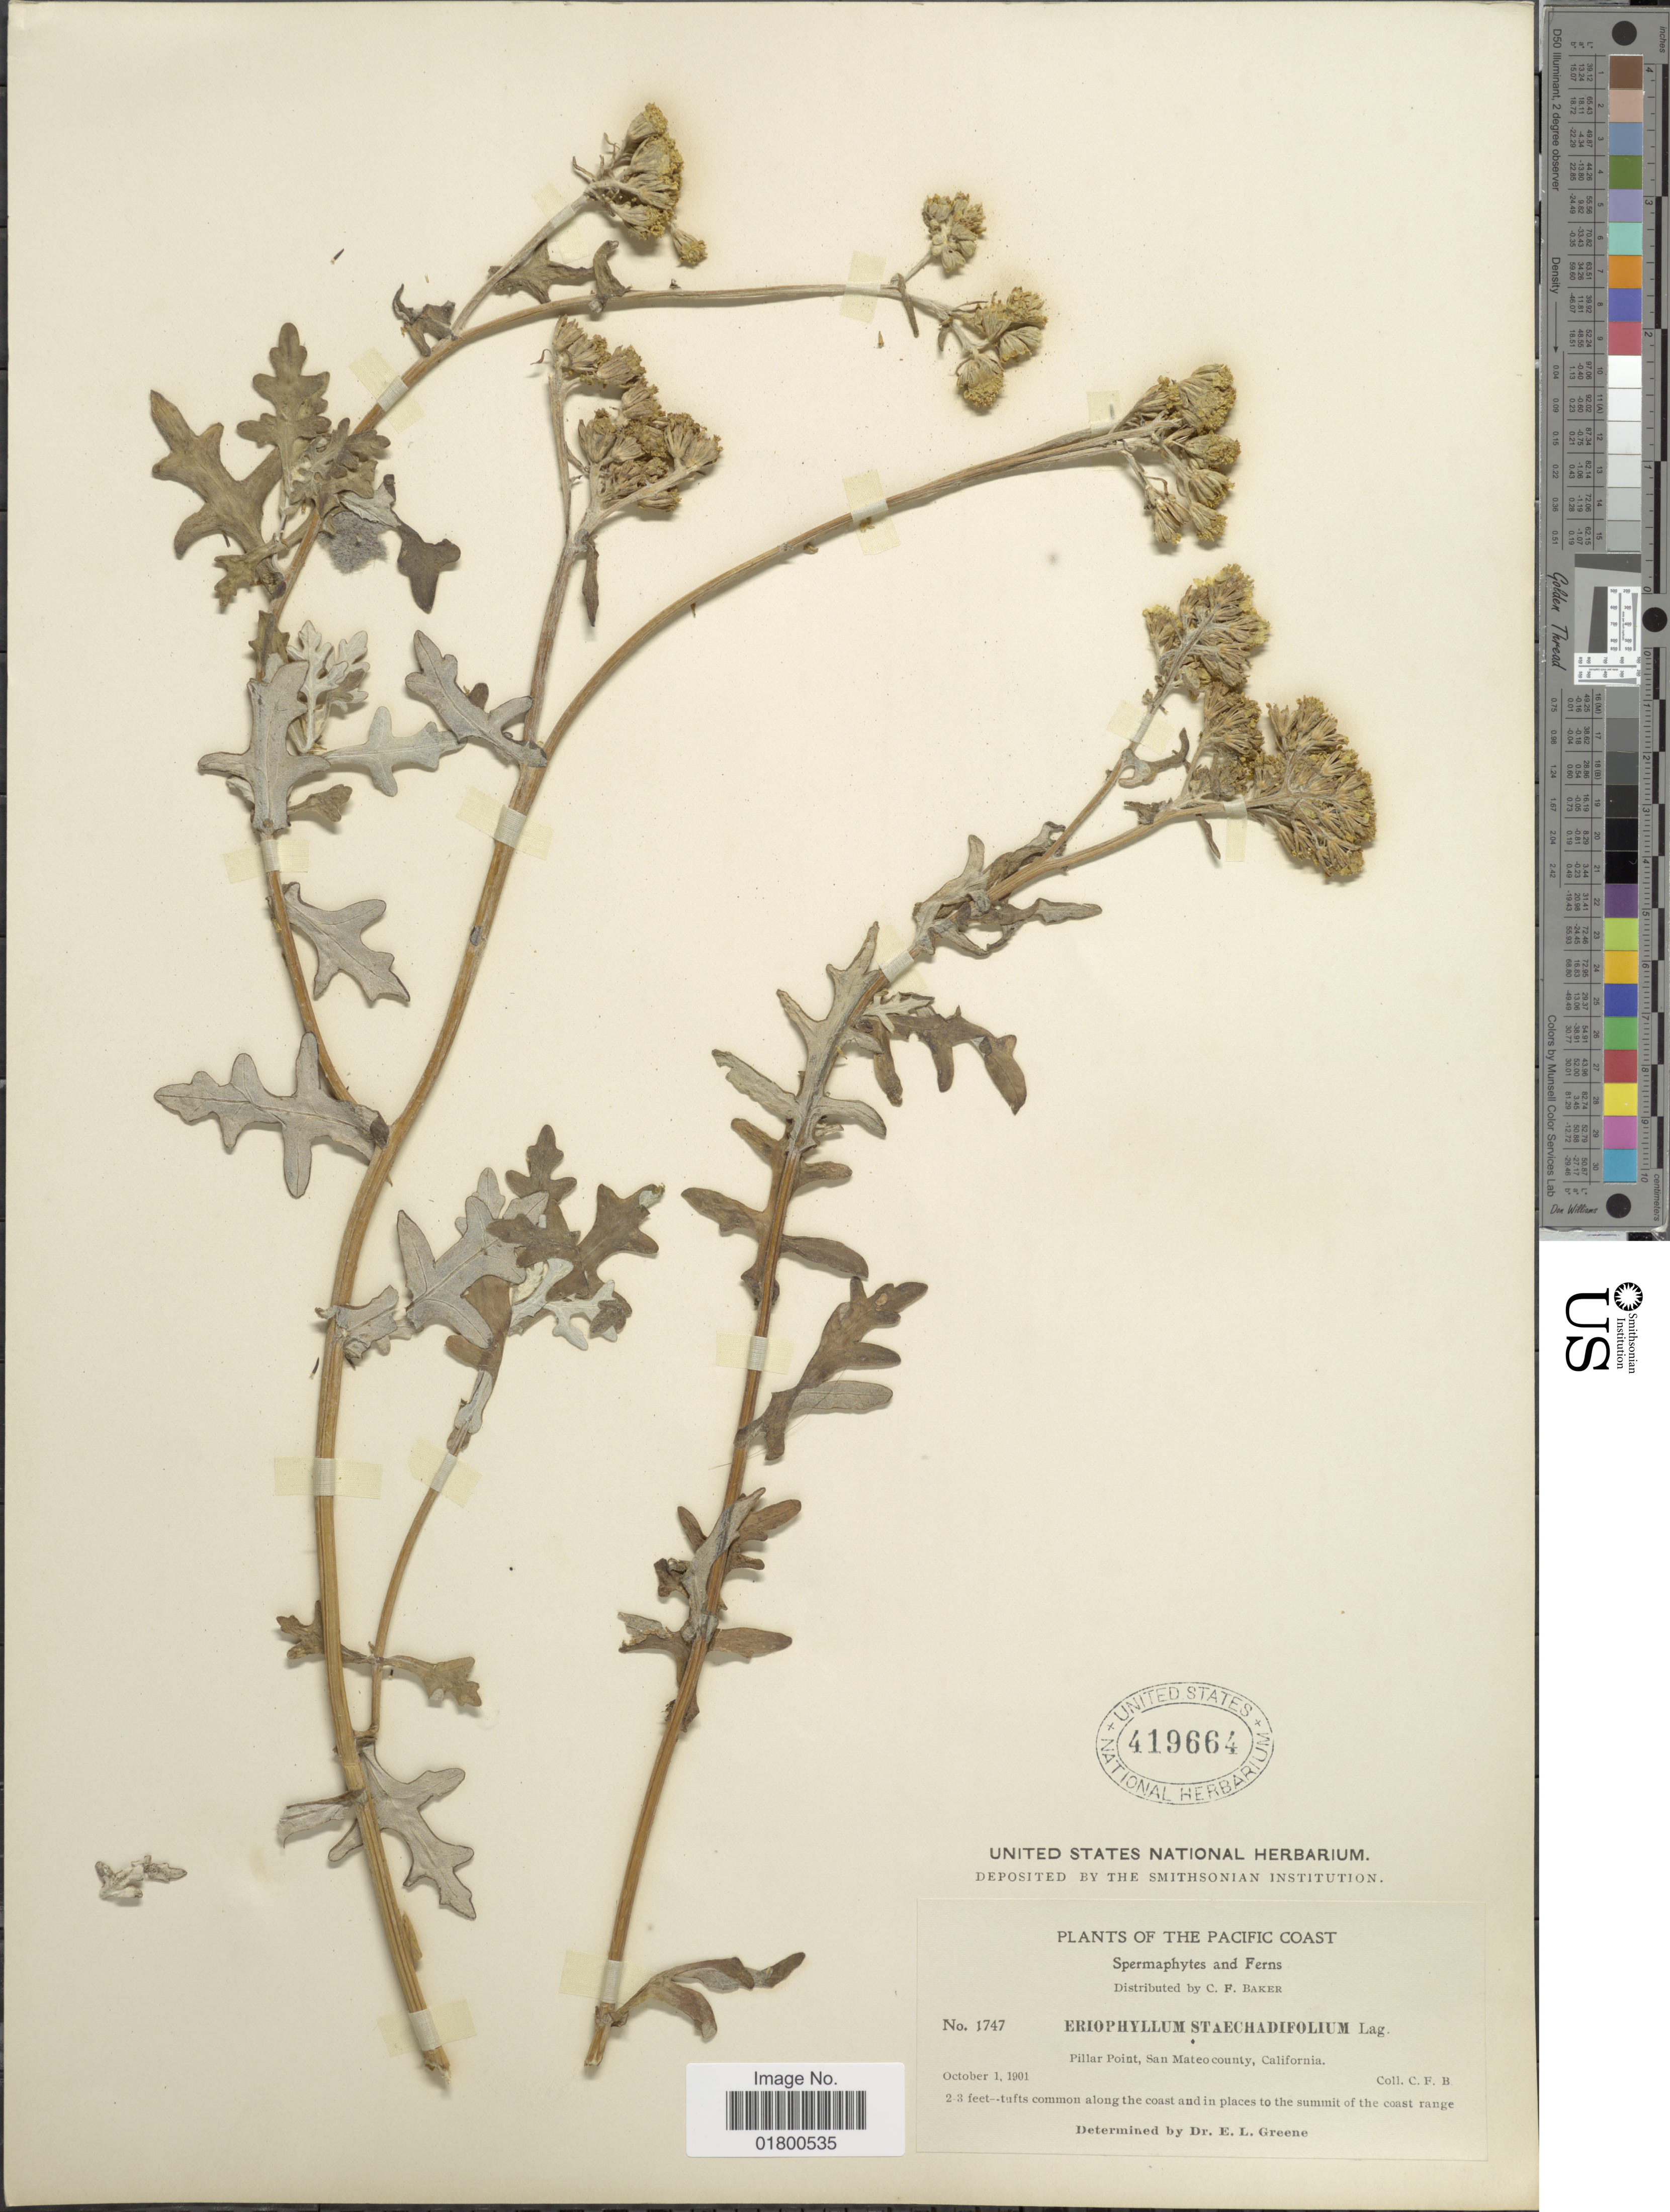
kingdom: Plantae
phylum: Tracheophyta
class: Magnoliopsida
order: Asterales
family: Asteraceae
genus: Eriophyllum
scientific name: Eriophyllum staechadifolium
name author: Lag.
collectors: C. F. Baker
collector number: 1747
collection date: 1901-10-01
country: United States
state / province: California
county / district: San Mateo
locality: The Pacific Coast, Pillar Point, San Mateo County, California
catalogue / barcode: US 419664